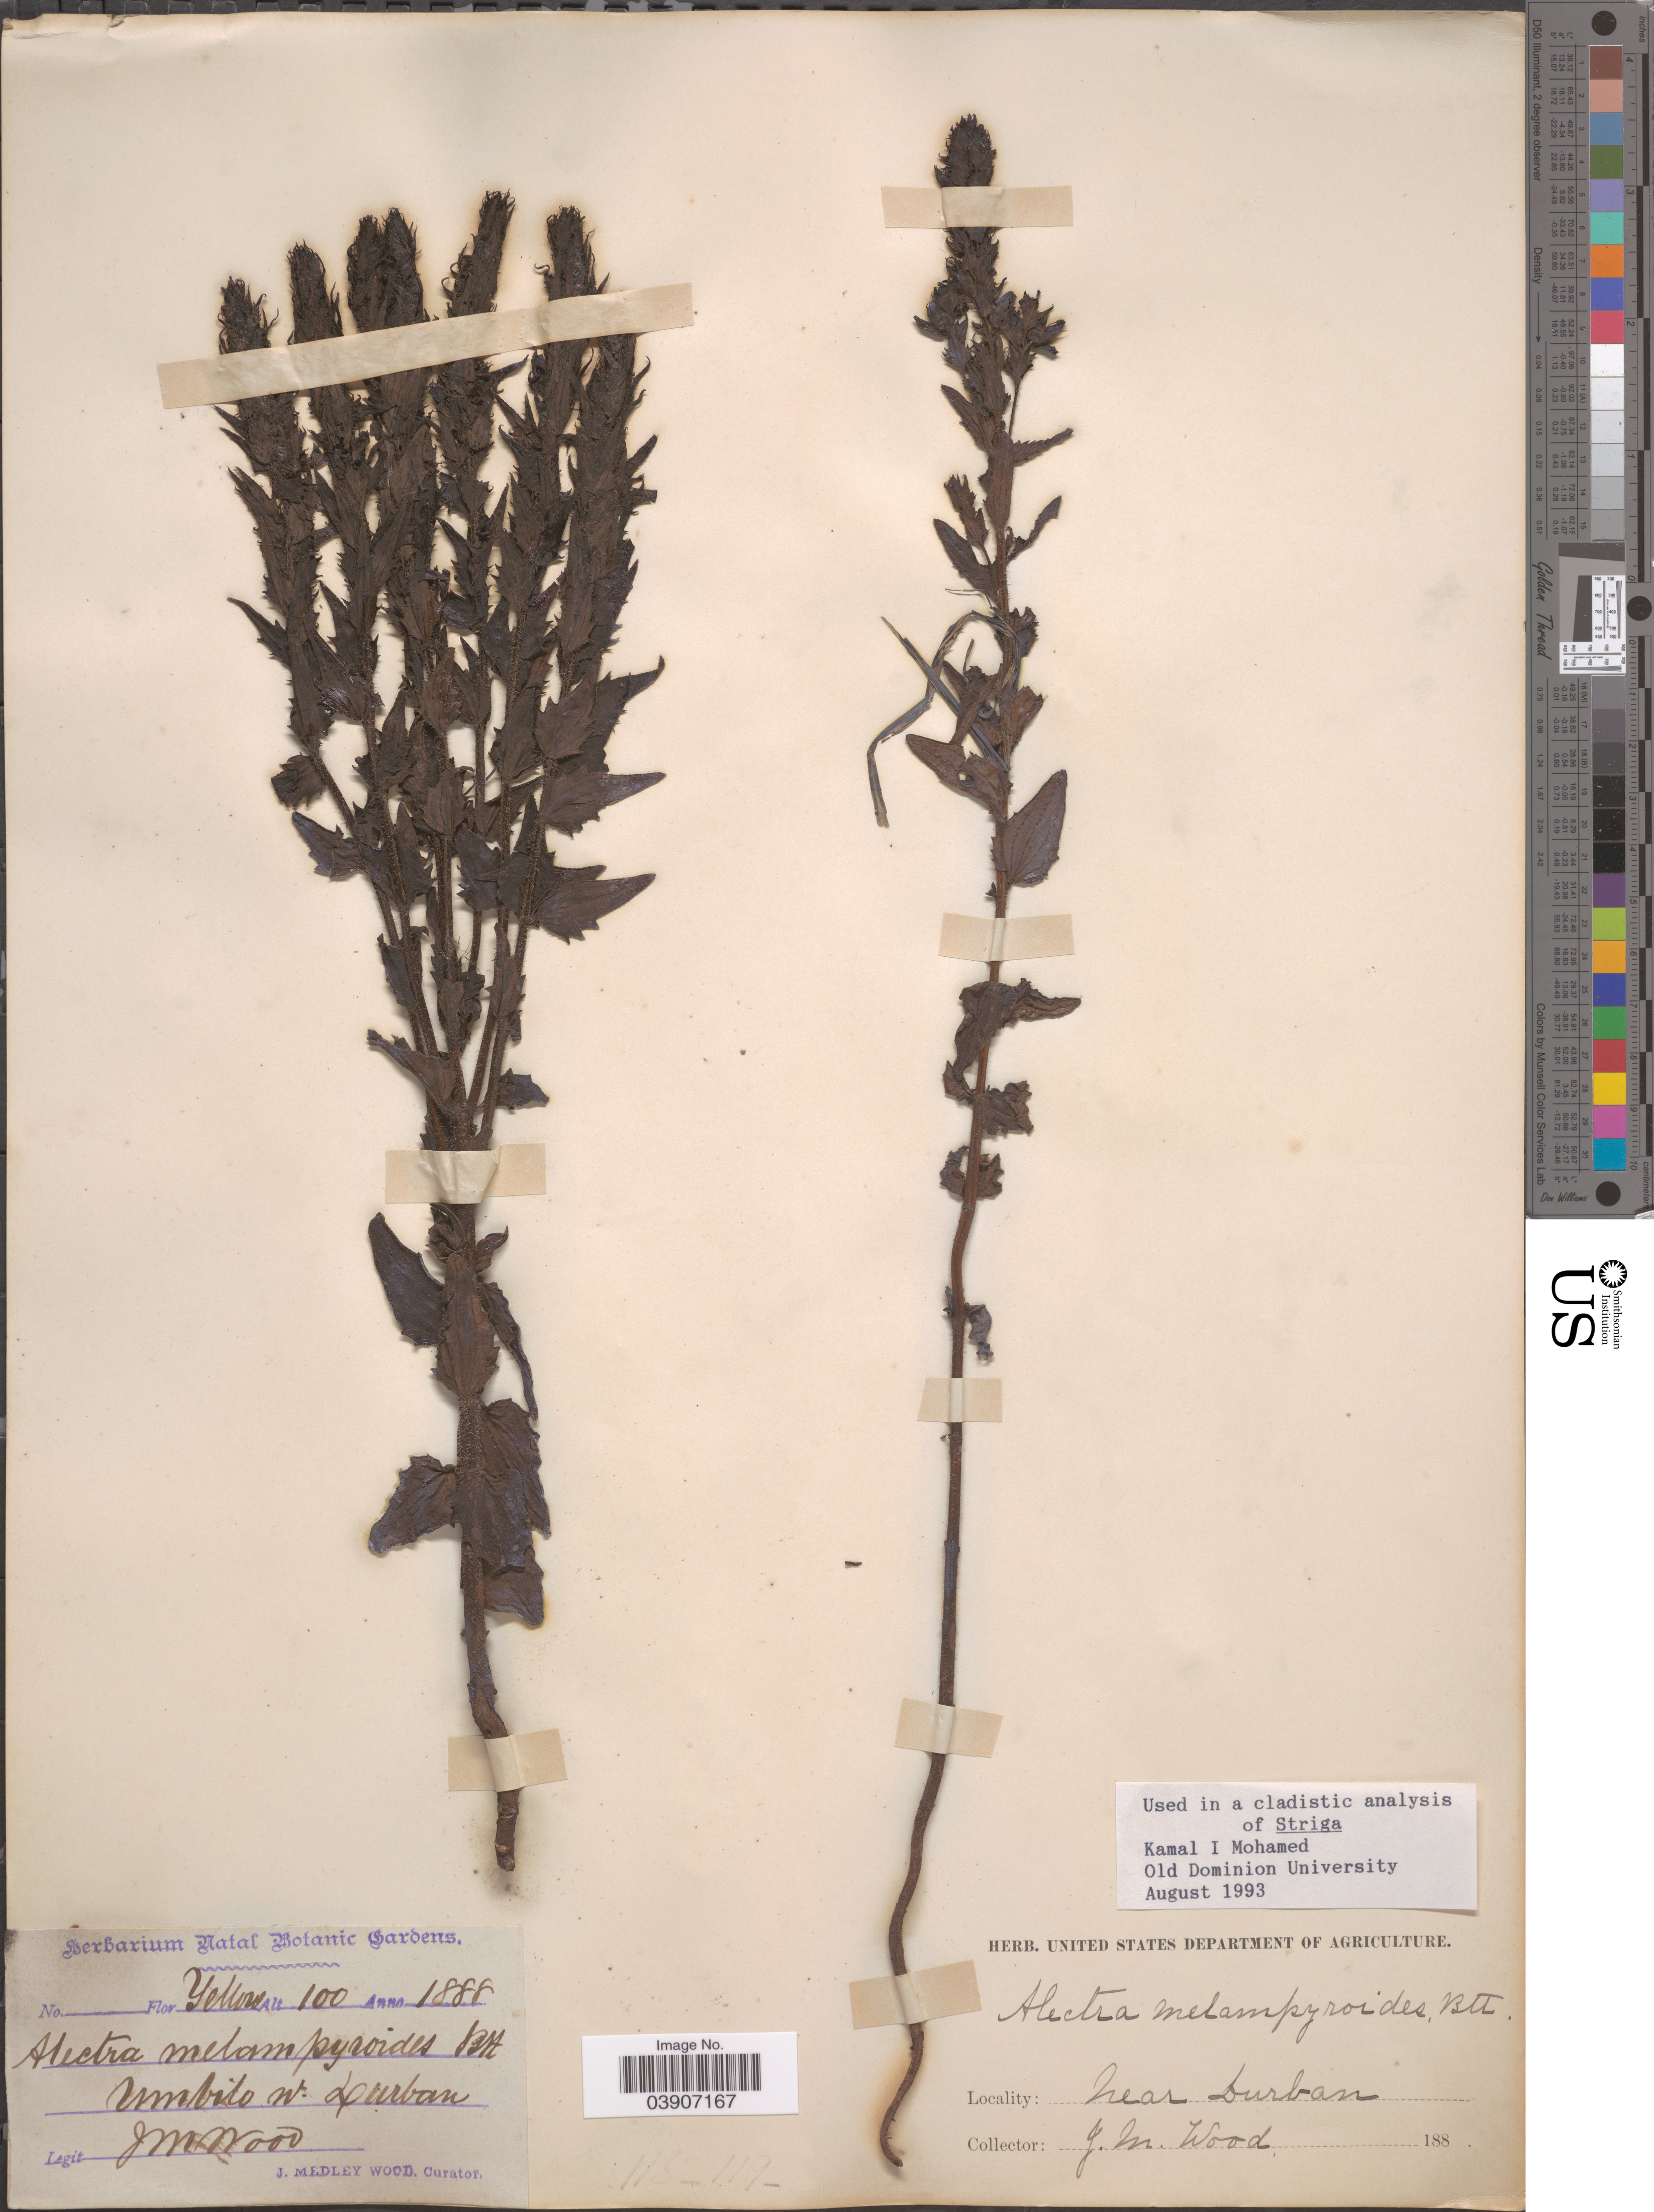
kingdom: Plantae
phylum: Tracheophyta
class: Magnoliopsida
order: Lamiales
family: Orobanchaceae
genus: Alectra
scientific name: Alectra melampyroides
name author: (Rich.) Kuntze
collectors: J. Medley Wood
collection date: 1888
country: South Africa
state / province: KwaZulu-Natal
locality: Umbilo near Durban.